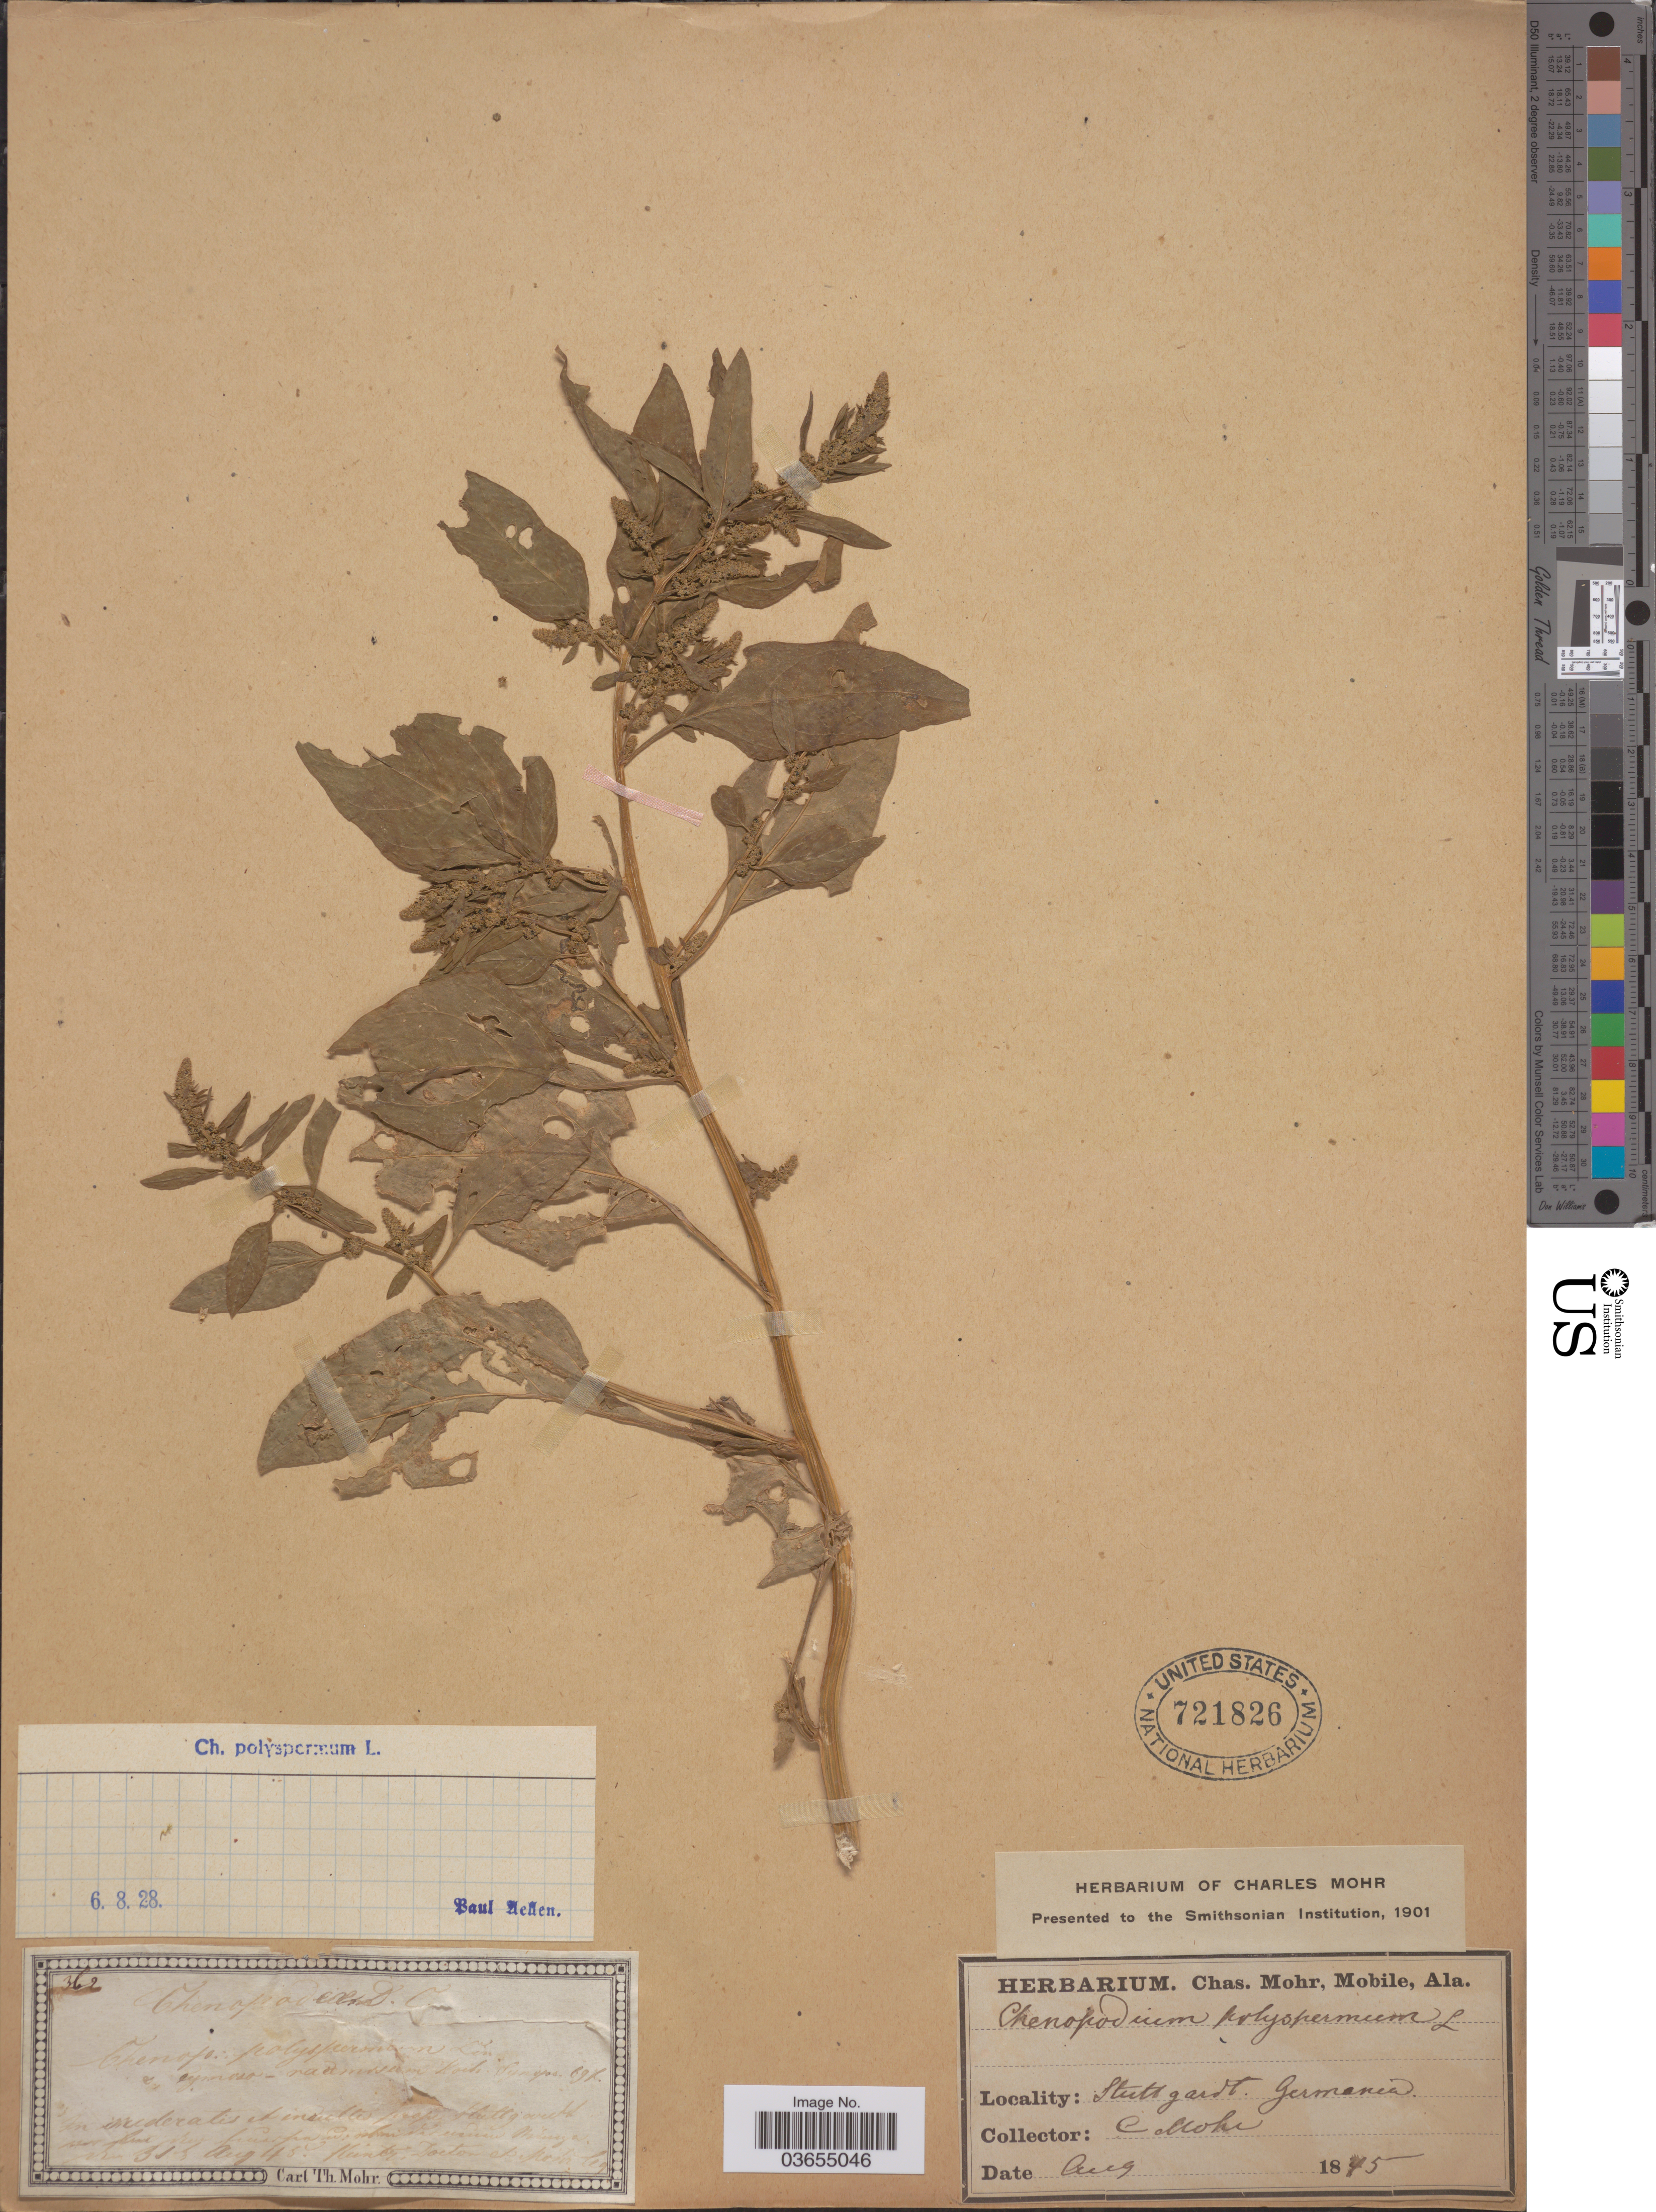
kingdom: Plantae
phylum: Tracheophyta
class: Magnoliopsida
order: Caryophyllales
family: Amaranthaceae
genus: Lipandra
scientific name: Lipandra polysperma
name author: (L.) S. Fuentes et al.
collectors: Mohr, C. T. (herbarium)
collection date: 1845-08-31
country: Germany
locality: Stuttgart.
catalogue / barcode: US 721826